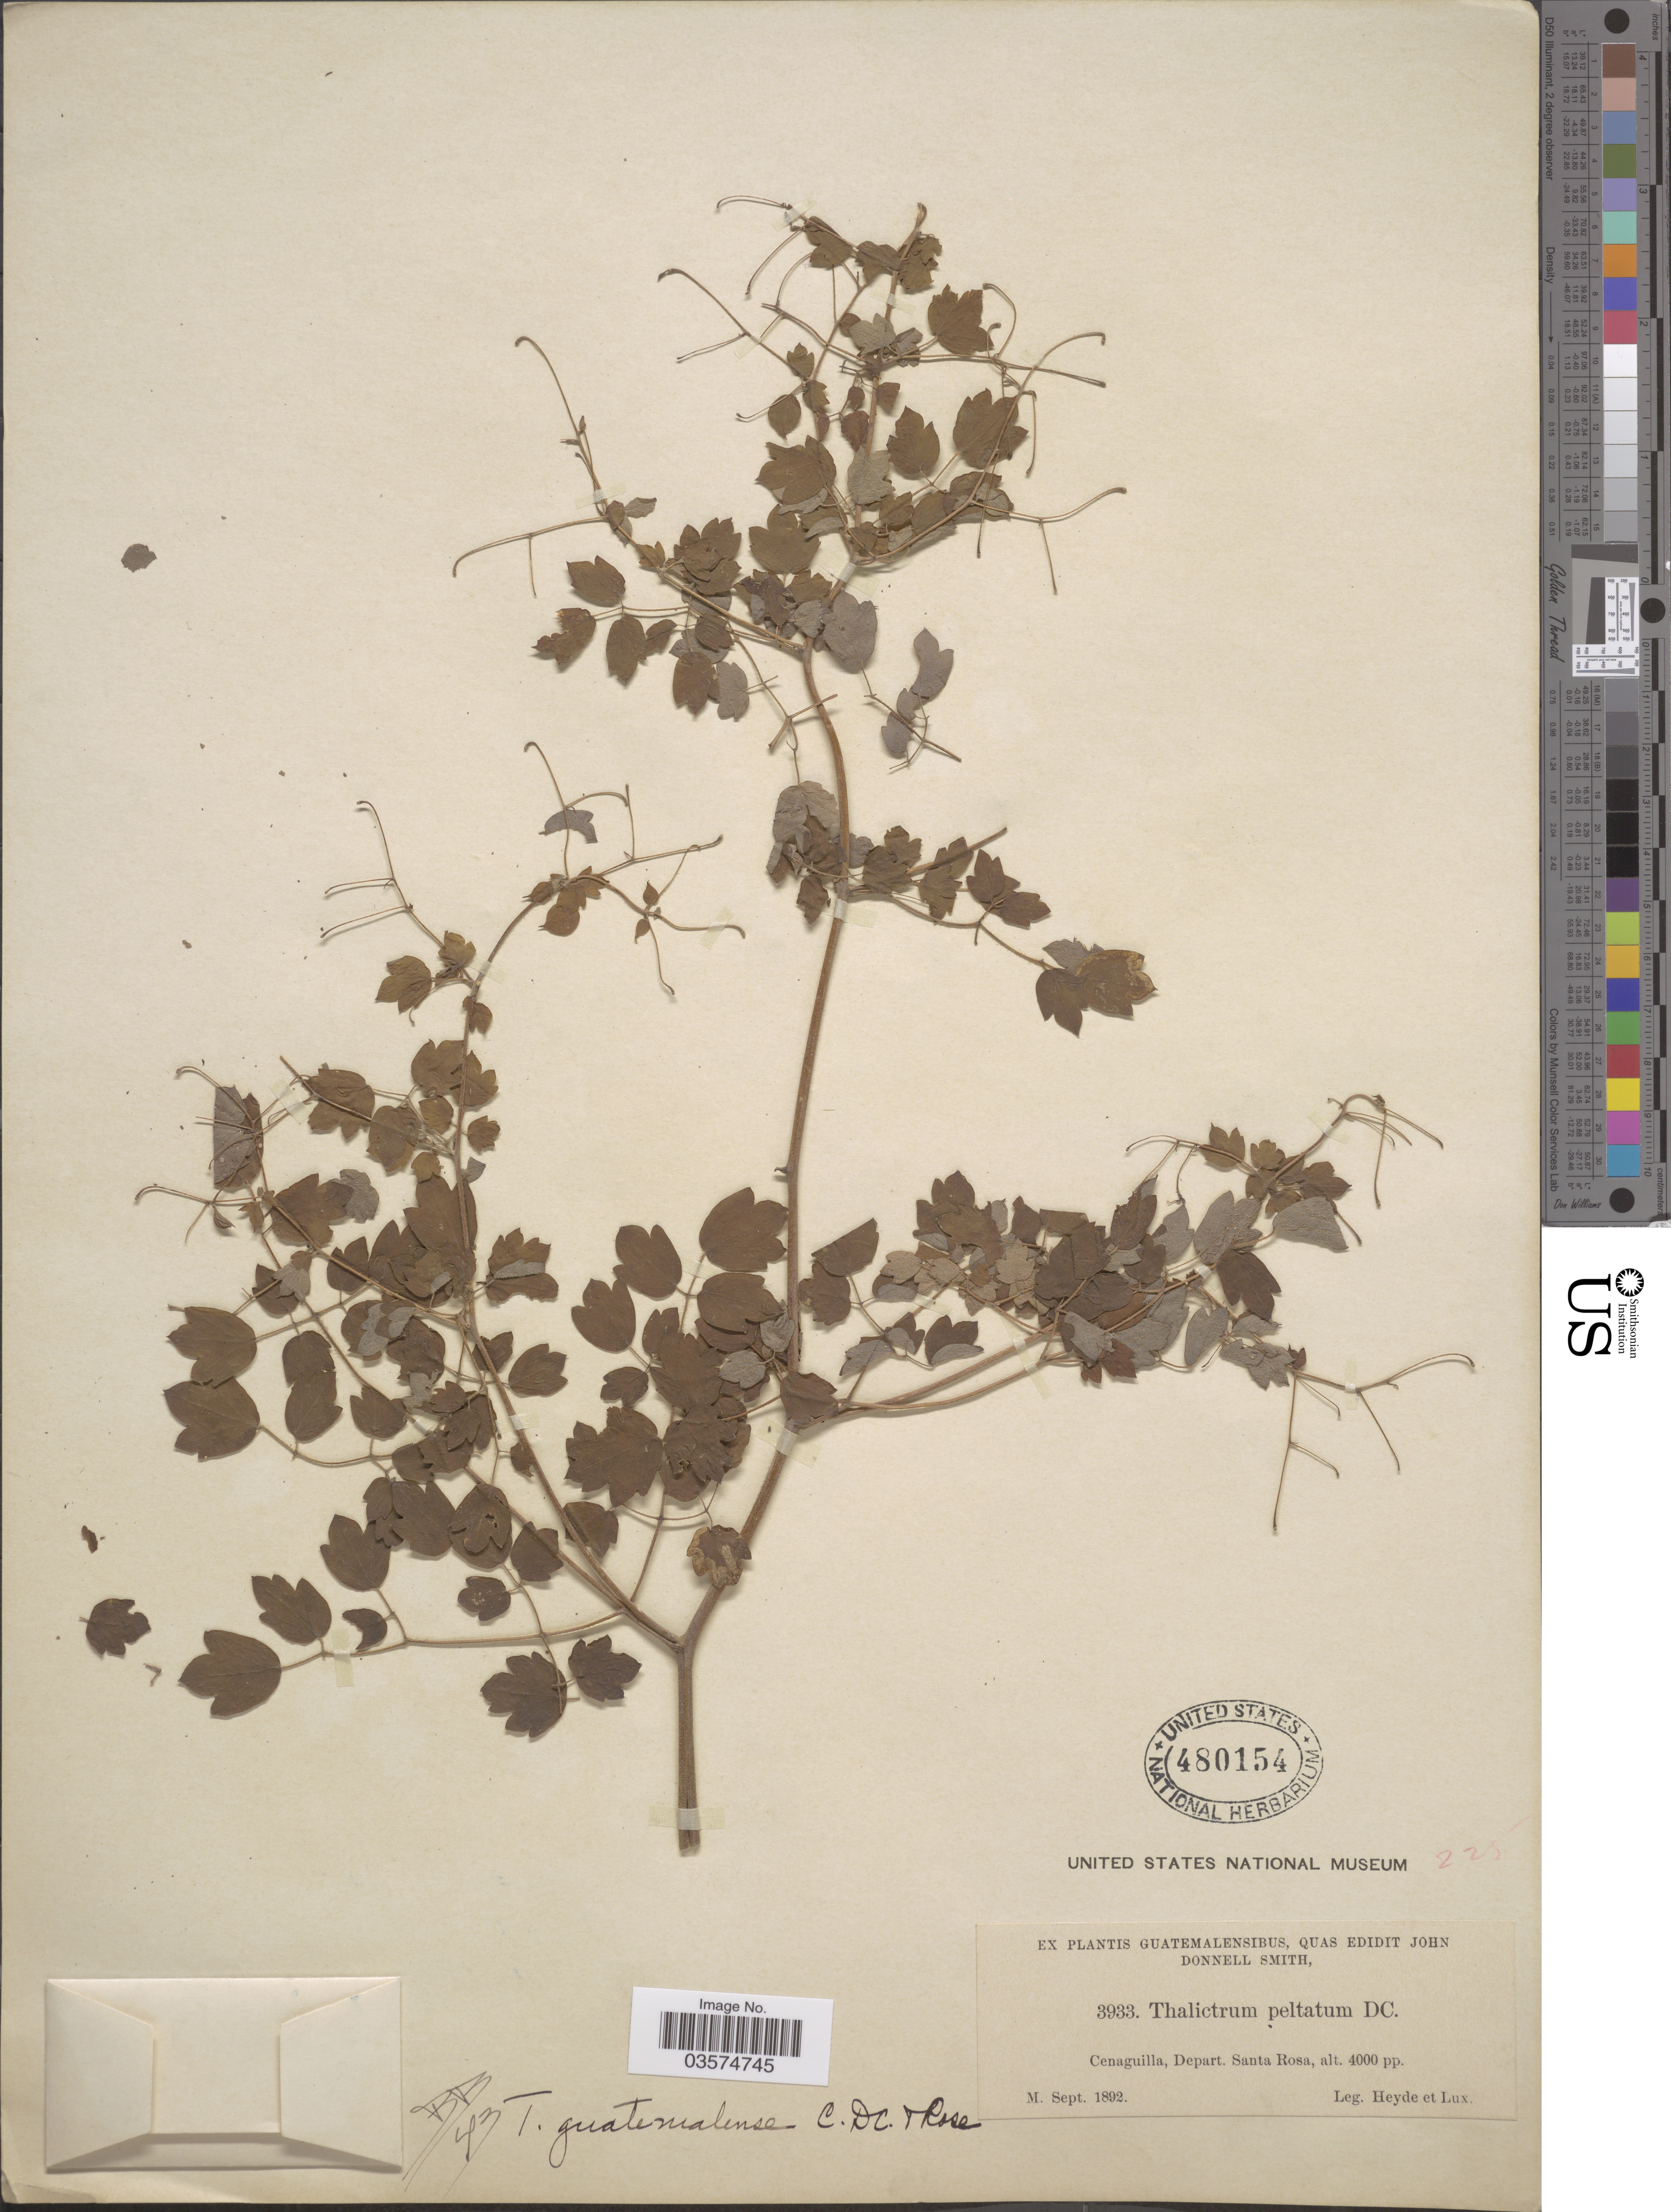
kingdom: Plantae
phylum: Tracheophyta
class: Magnoliopsida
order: Ranunculales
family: Ranunculaceae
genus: Thalictrum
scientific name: Thalictrum guatemalense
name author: C. DC. & Rose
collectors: Heyde & Lux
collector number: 3933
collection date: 1892-09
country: Guatemala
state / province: Santa Rosa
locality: Cenaguilla.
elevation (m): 1219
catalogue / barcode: US 480154